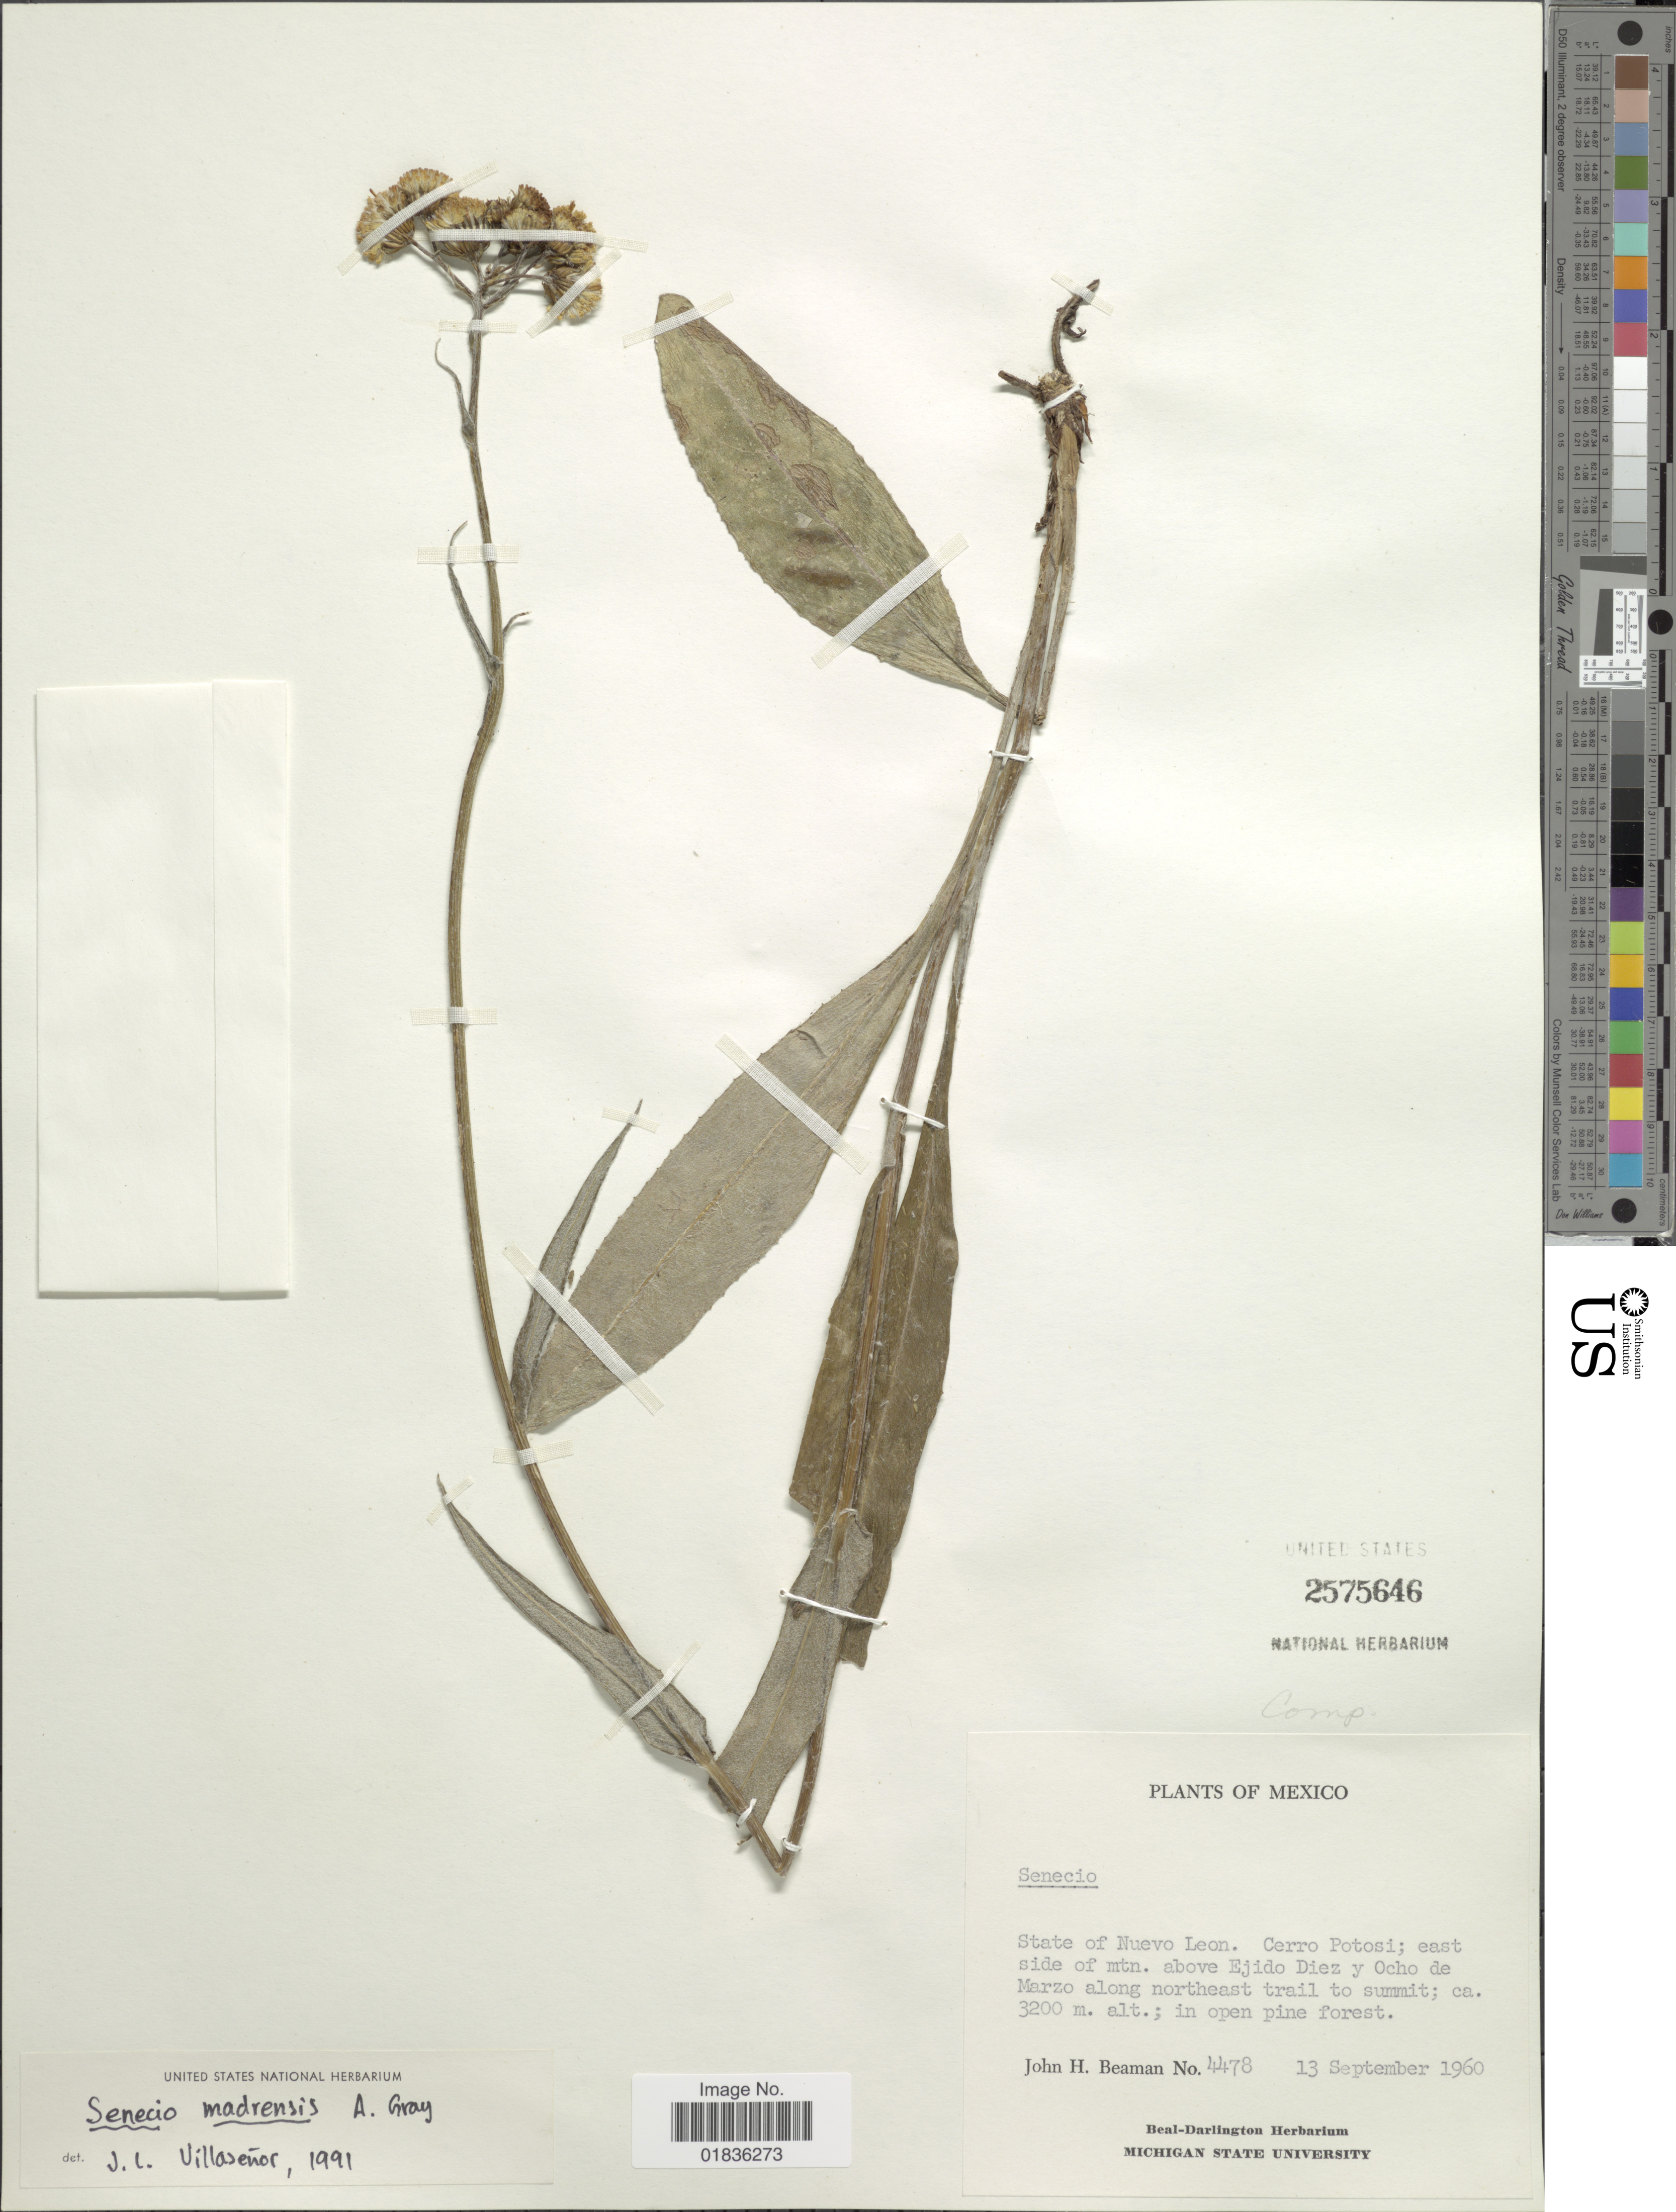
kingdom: Plantae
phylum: Tracheophyta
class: Magnoliopsida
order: Asterales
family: Asteraceae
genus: Pericallis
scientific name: Pericallis aurita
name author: (L'Hér.) B. Nord.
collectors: J. H. Beaman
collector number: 4478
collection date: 1960-09-13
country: Mexico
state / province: Nuevo León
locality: Cerro Potosi; east side of mtn.above Ejido Diez y Ocho de Marzo along northeast trail to summit.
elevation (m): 3200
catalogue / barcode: US 2575646